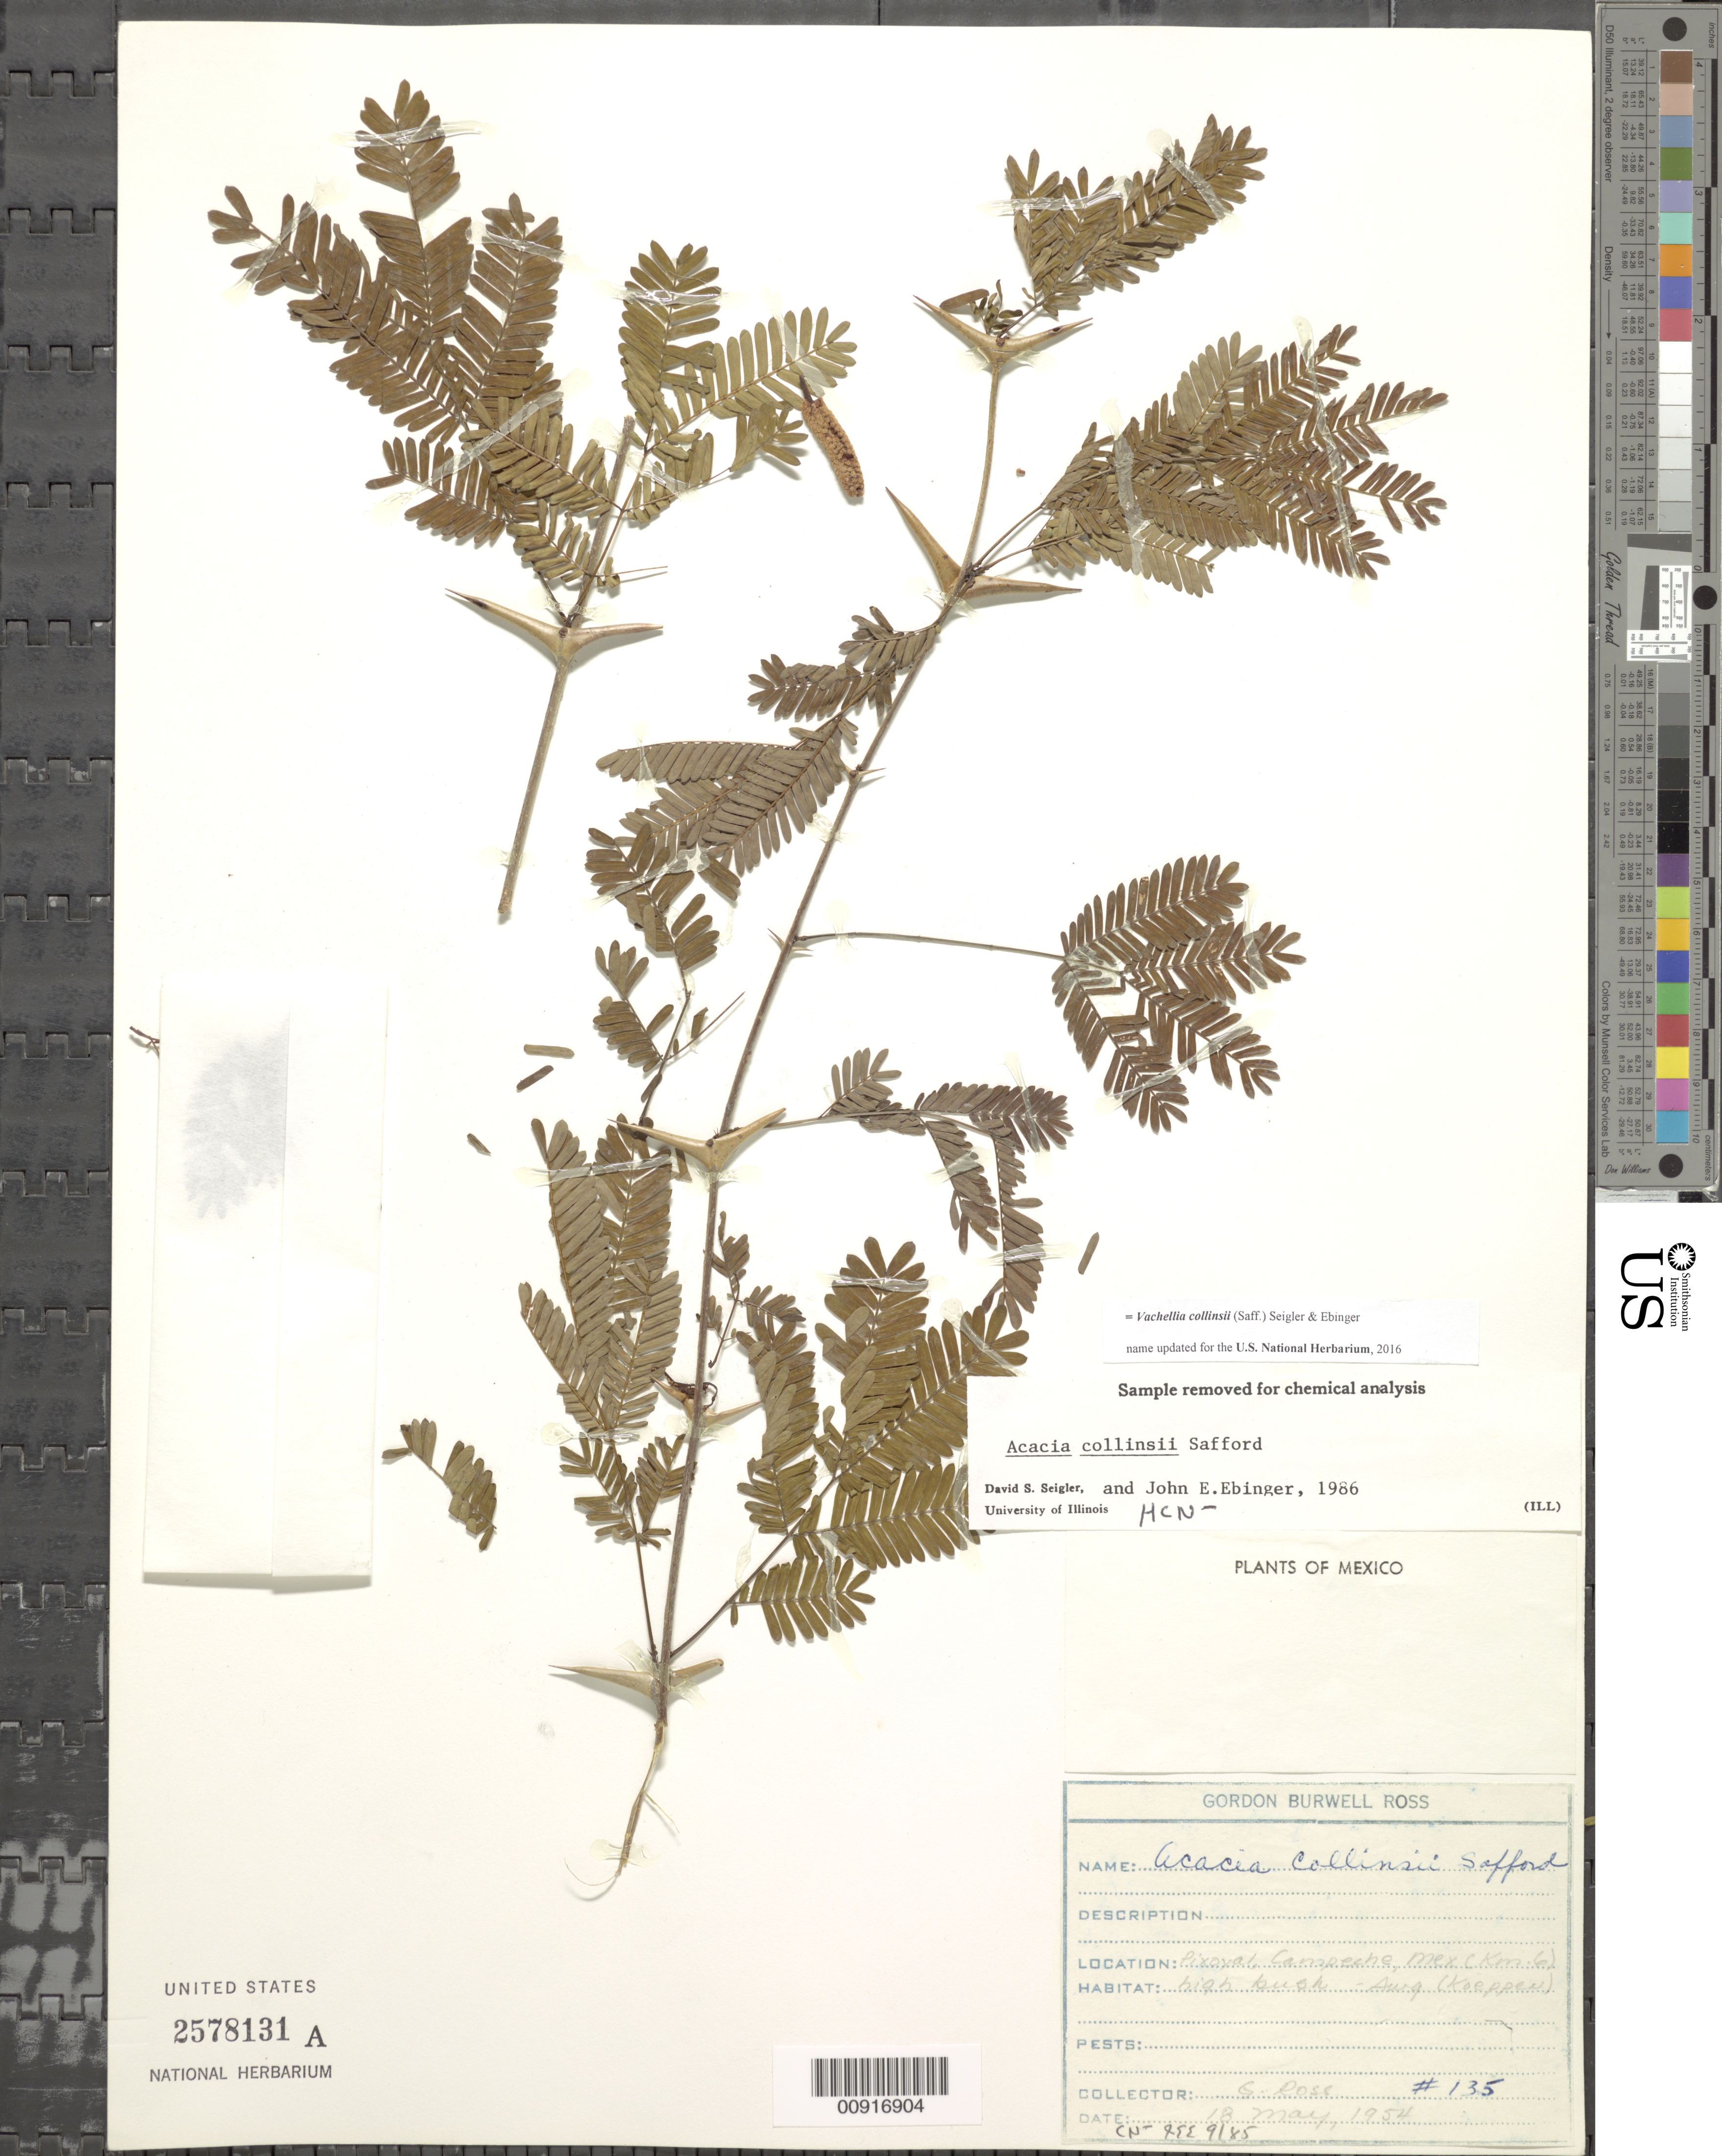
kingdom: Plantae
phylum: Tracheophyta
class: Magnoliopsida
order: Fabales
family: Fabaceae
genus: Vachellia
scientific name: Vachellia collinsii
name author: (Saff.) Seigler & Ebinger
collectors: G. B. Ross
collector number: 135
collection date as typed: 18 May 1954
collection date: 1954-05-18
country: Mexico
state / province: Campeche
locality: Pixoyal, Campeche (Km. 6).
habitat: High bush - Awg (koeppen).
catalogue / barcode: US 2578131A